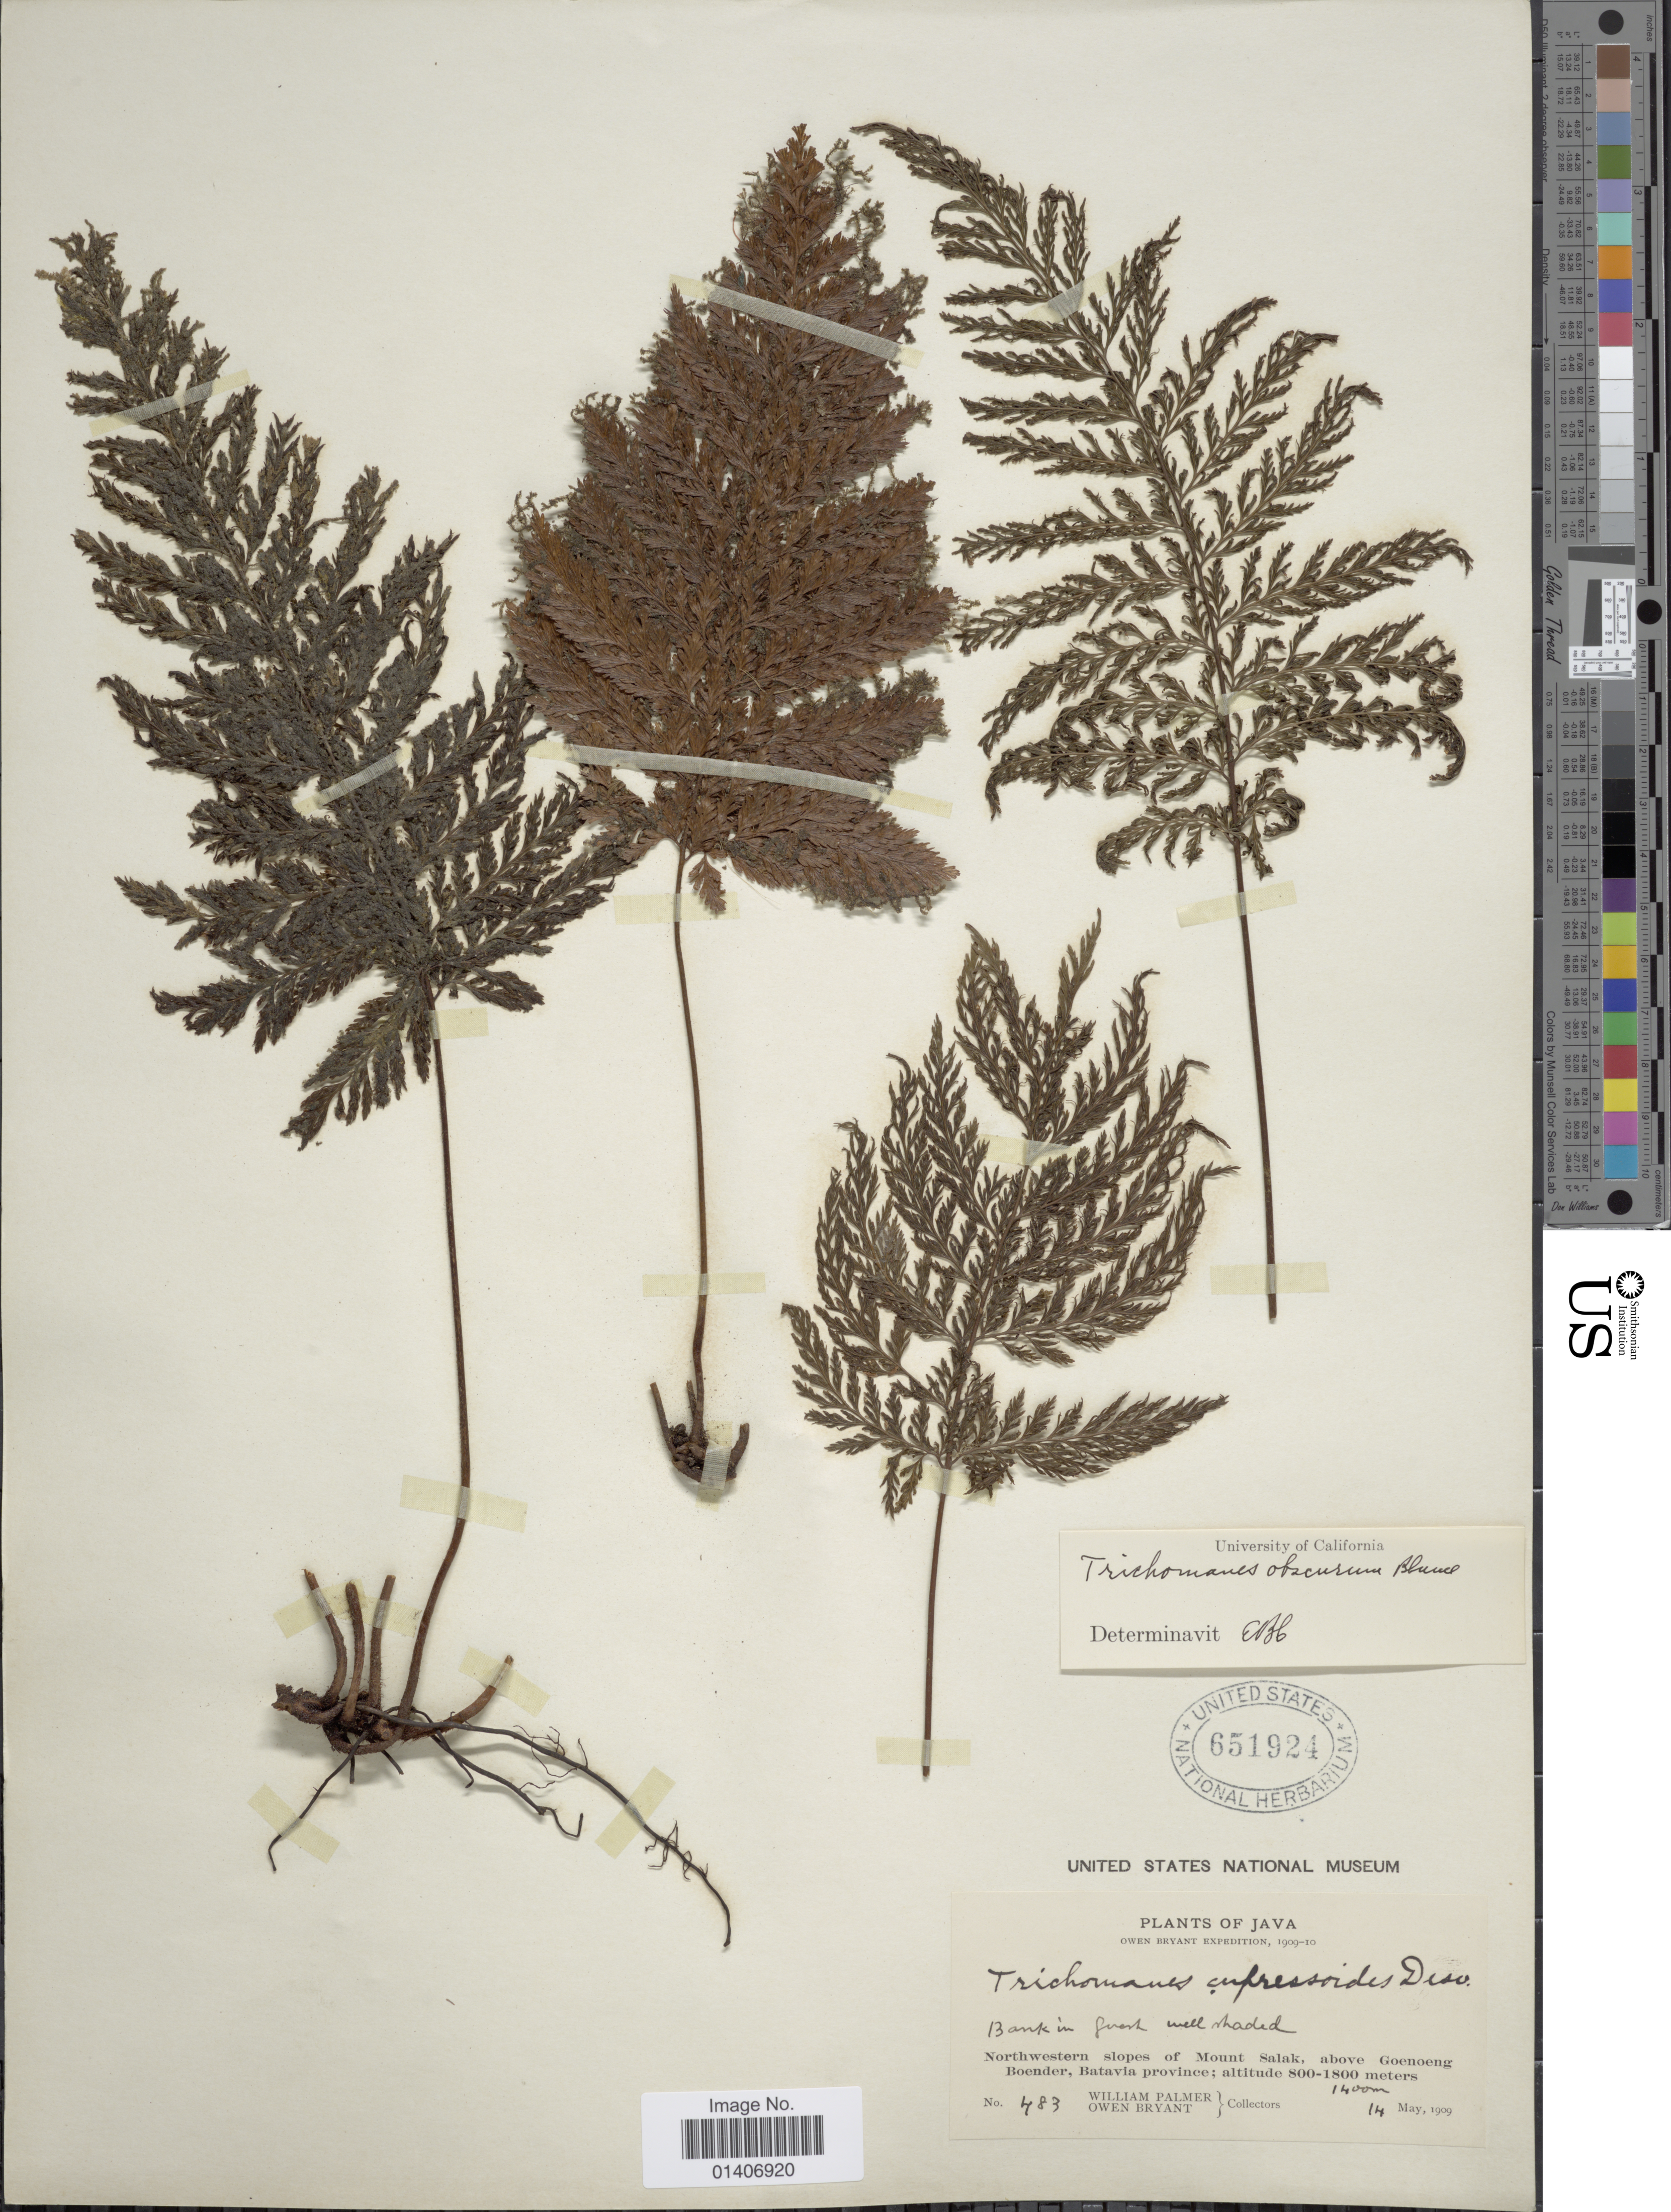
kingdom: Plantae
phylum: Tracheophyta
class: Polypodiopsida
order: Hymenophyllales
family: Hymenophyllaceae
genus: Abrodictyum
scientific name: Abrodictyum obscurum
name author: (Blume) Ebihara & K. Iwats.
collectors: W. Palmer & O. Bryant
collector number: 483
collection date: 1909-05-14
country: Indonesia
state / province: Java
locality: Java, Bank in [illegible text] Northwestern slopes of Mount Salak, above Goenoeng Boender, Batavia province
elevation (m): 1400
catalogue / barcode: US 651924